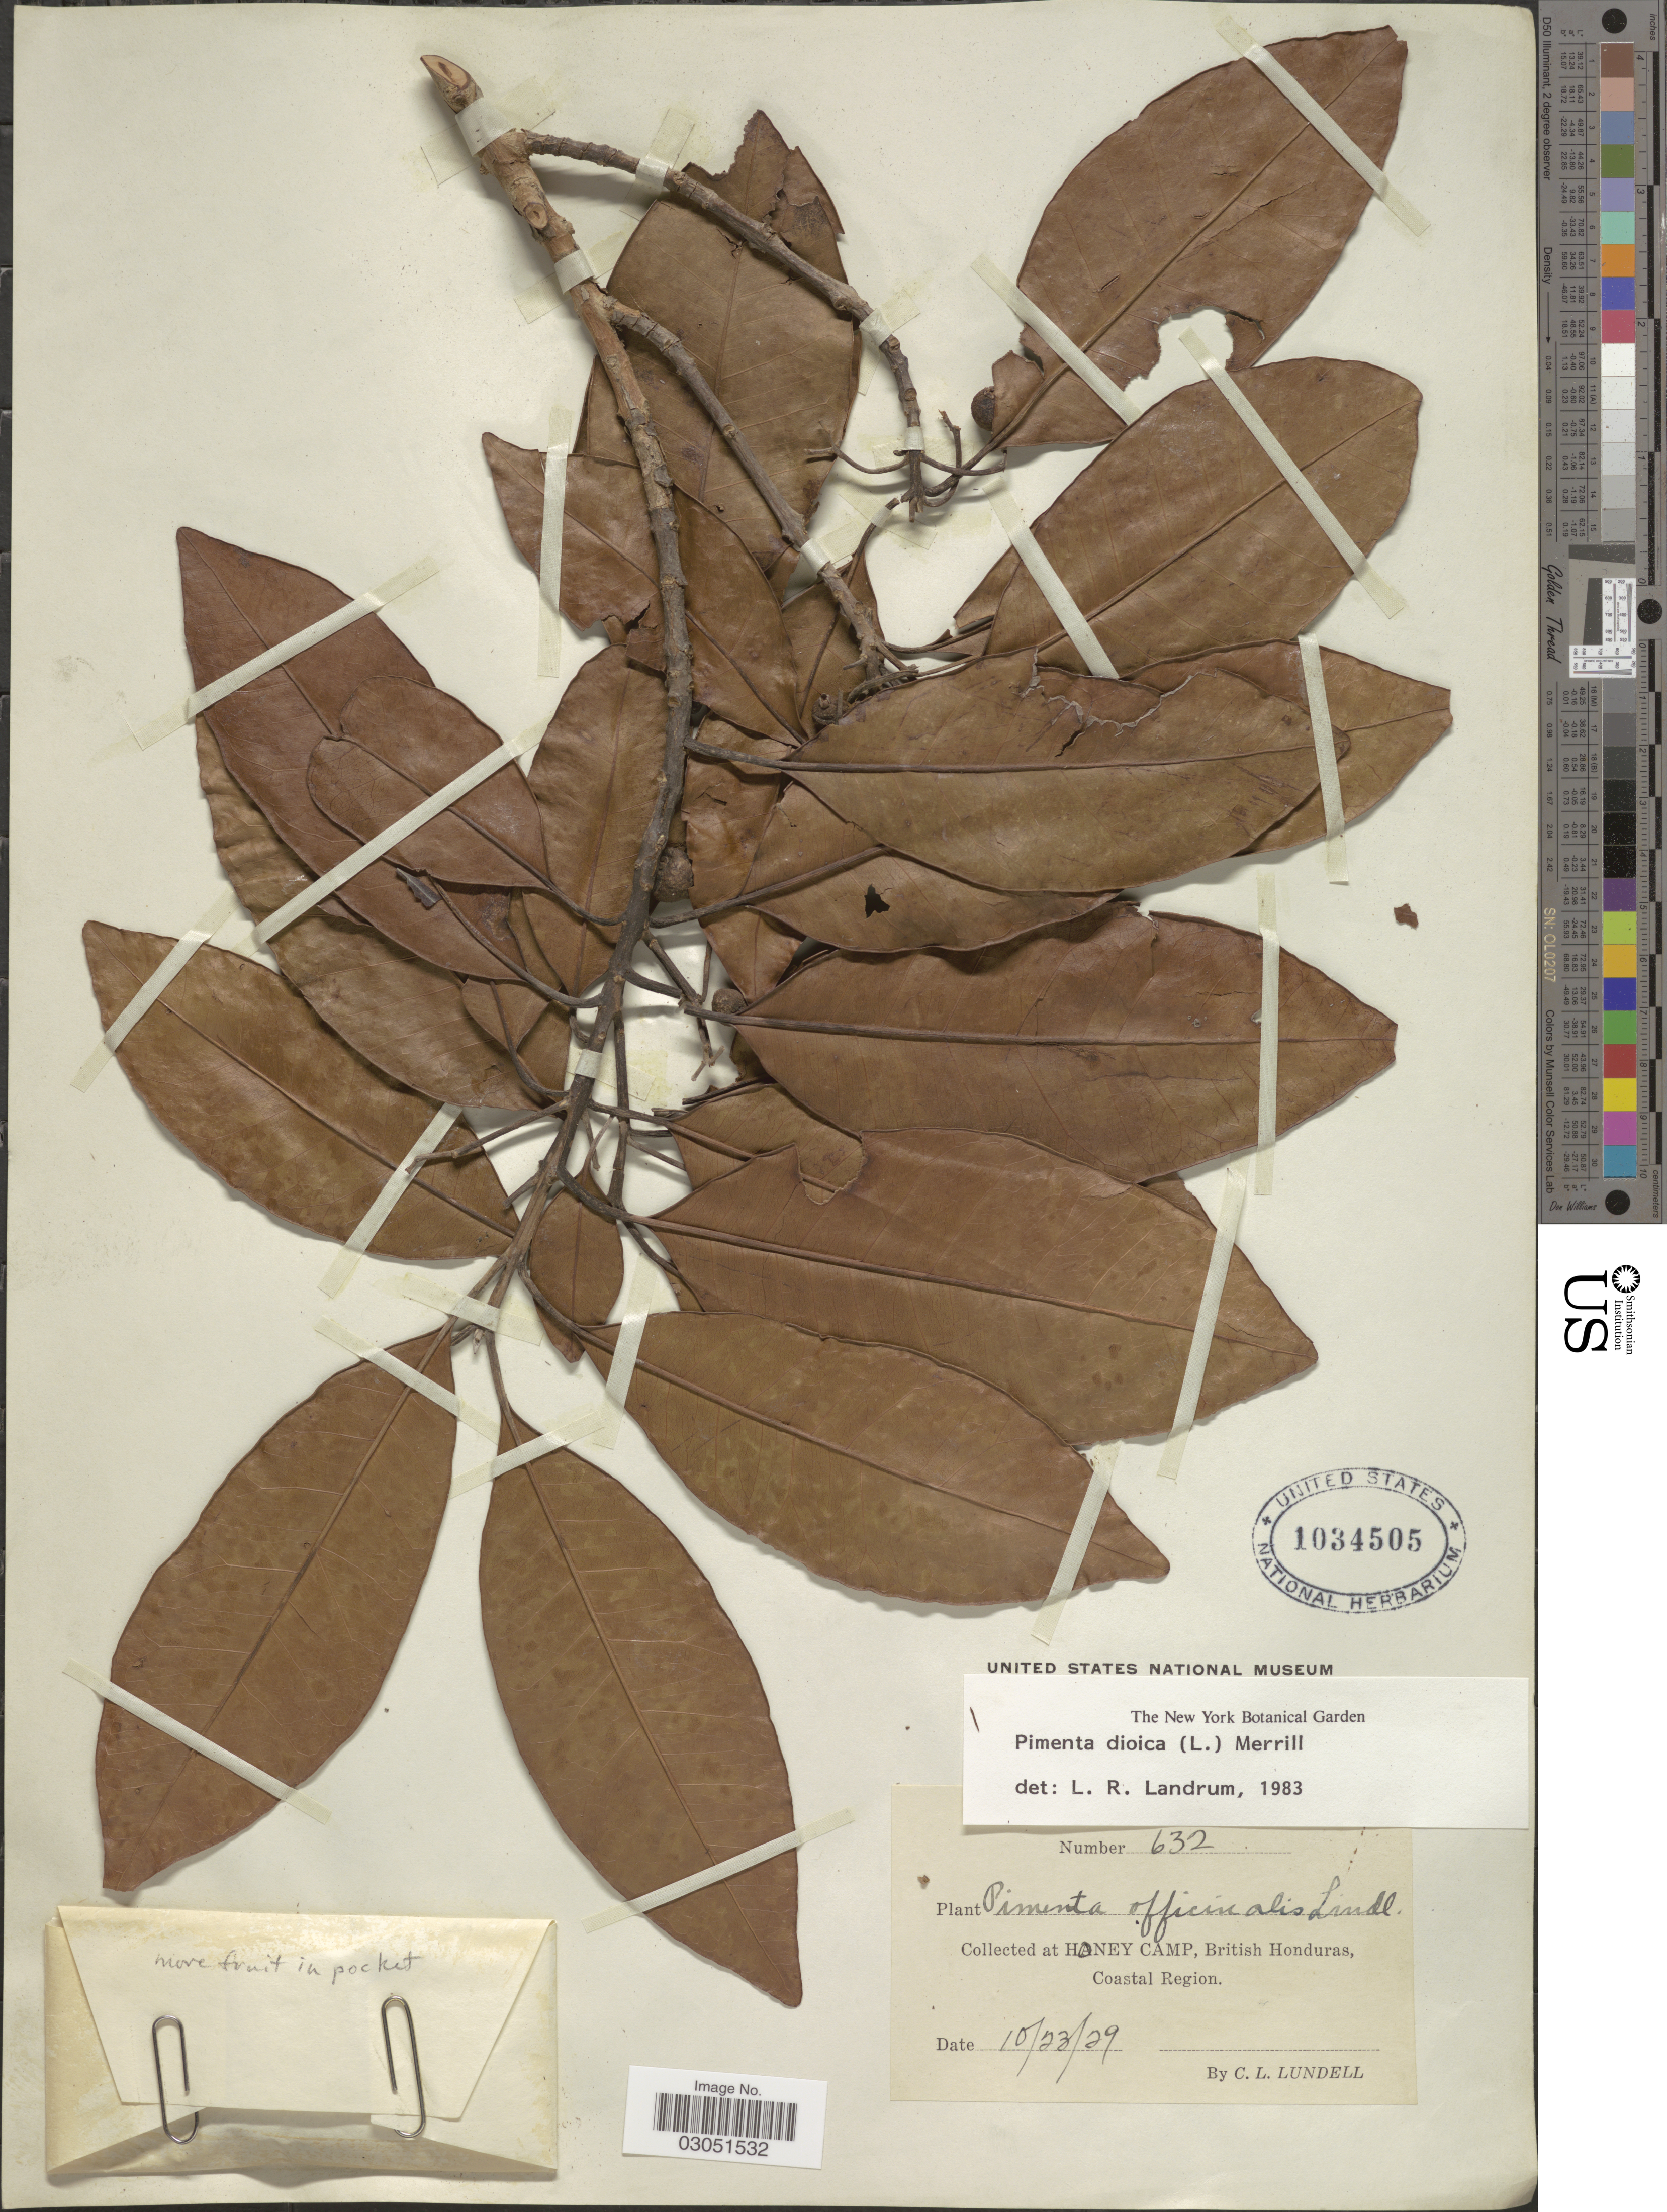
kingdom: Plantae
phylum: Tracheophyta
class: Magnoliopsida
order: Myrtales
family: Myrtaceae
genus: Pimenta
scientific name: Pimenta dioica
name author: (L.) Merr.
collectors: C. L. Lundell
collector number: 632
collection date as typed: Transcribed d/m/y: 23/10/29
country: Belize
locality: Honey Camp, British Honduras, Coastal Region.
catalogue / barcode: US 1034505